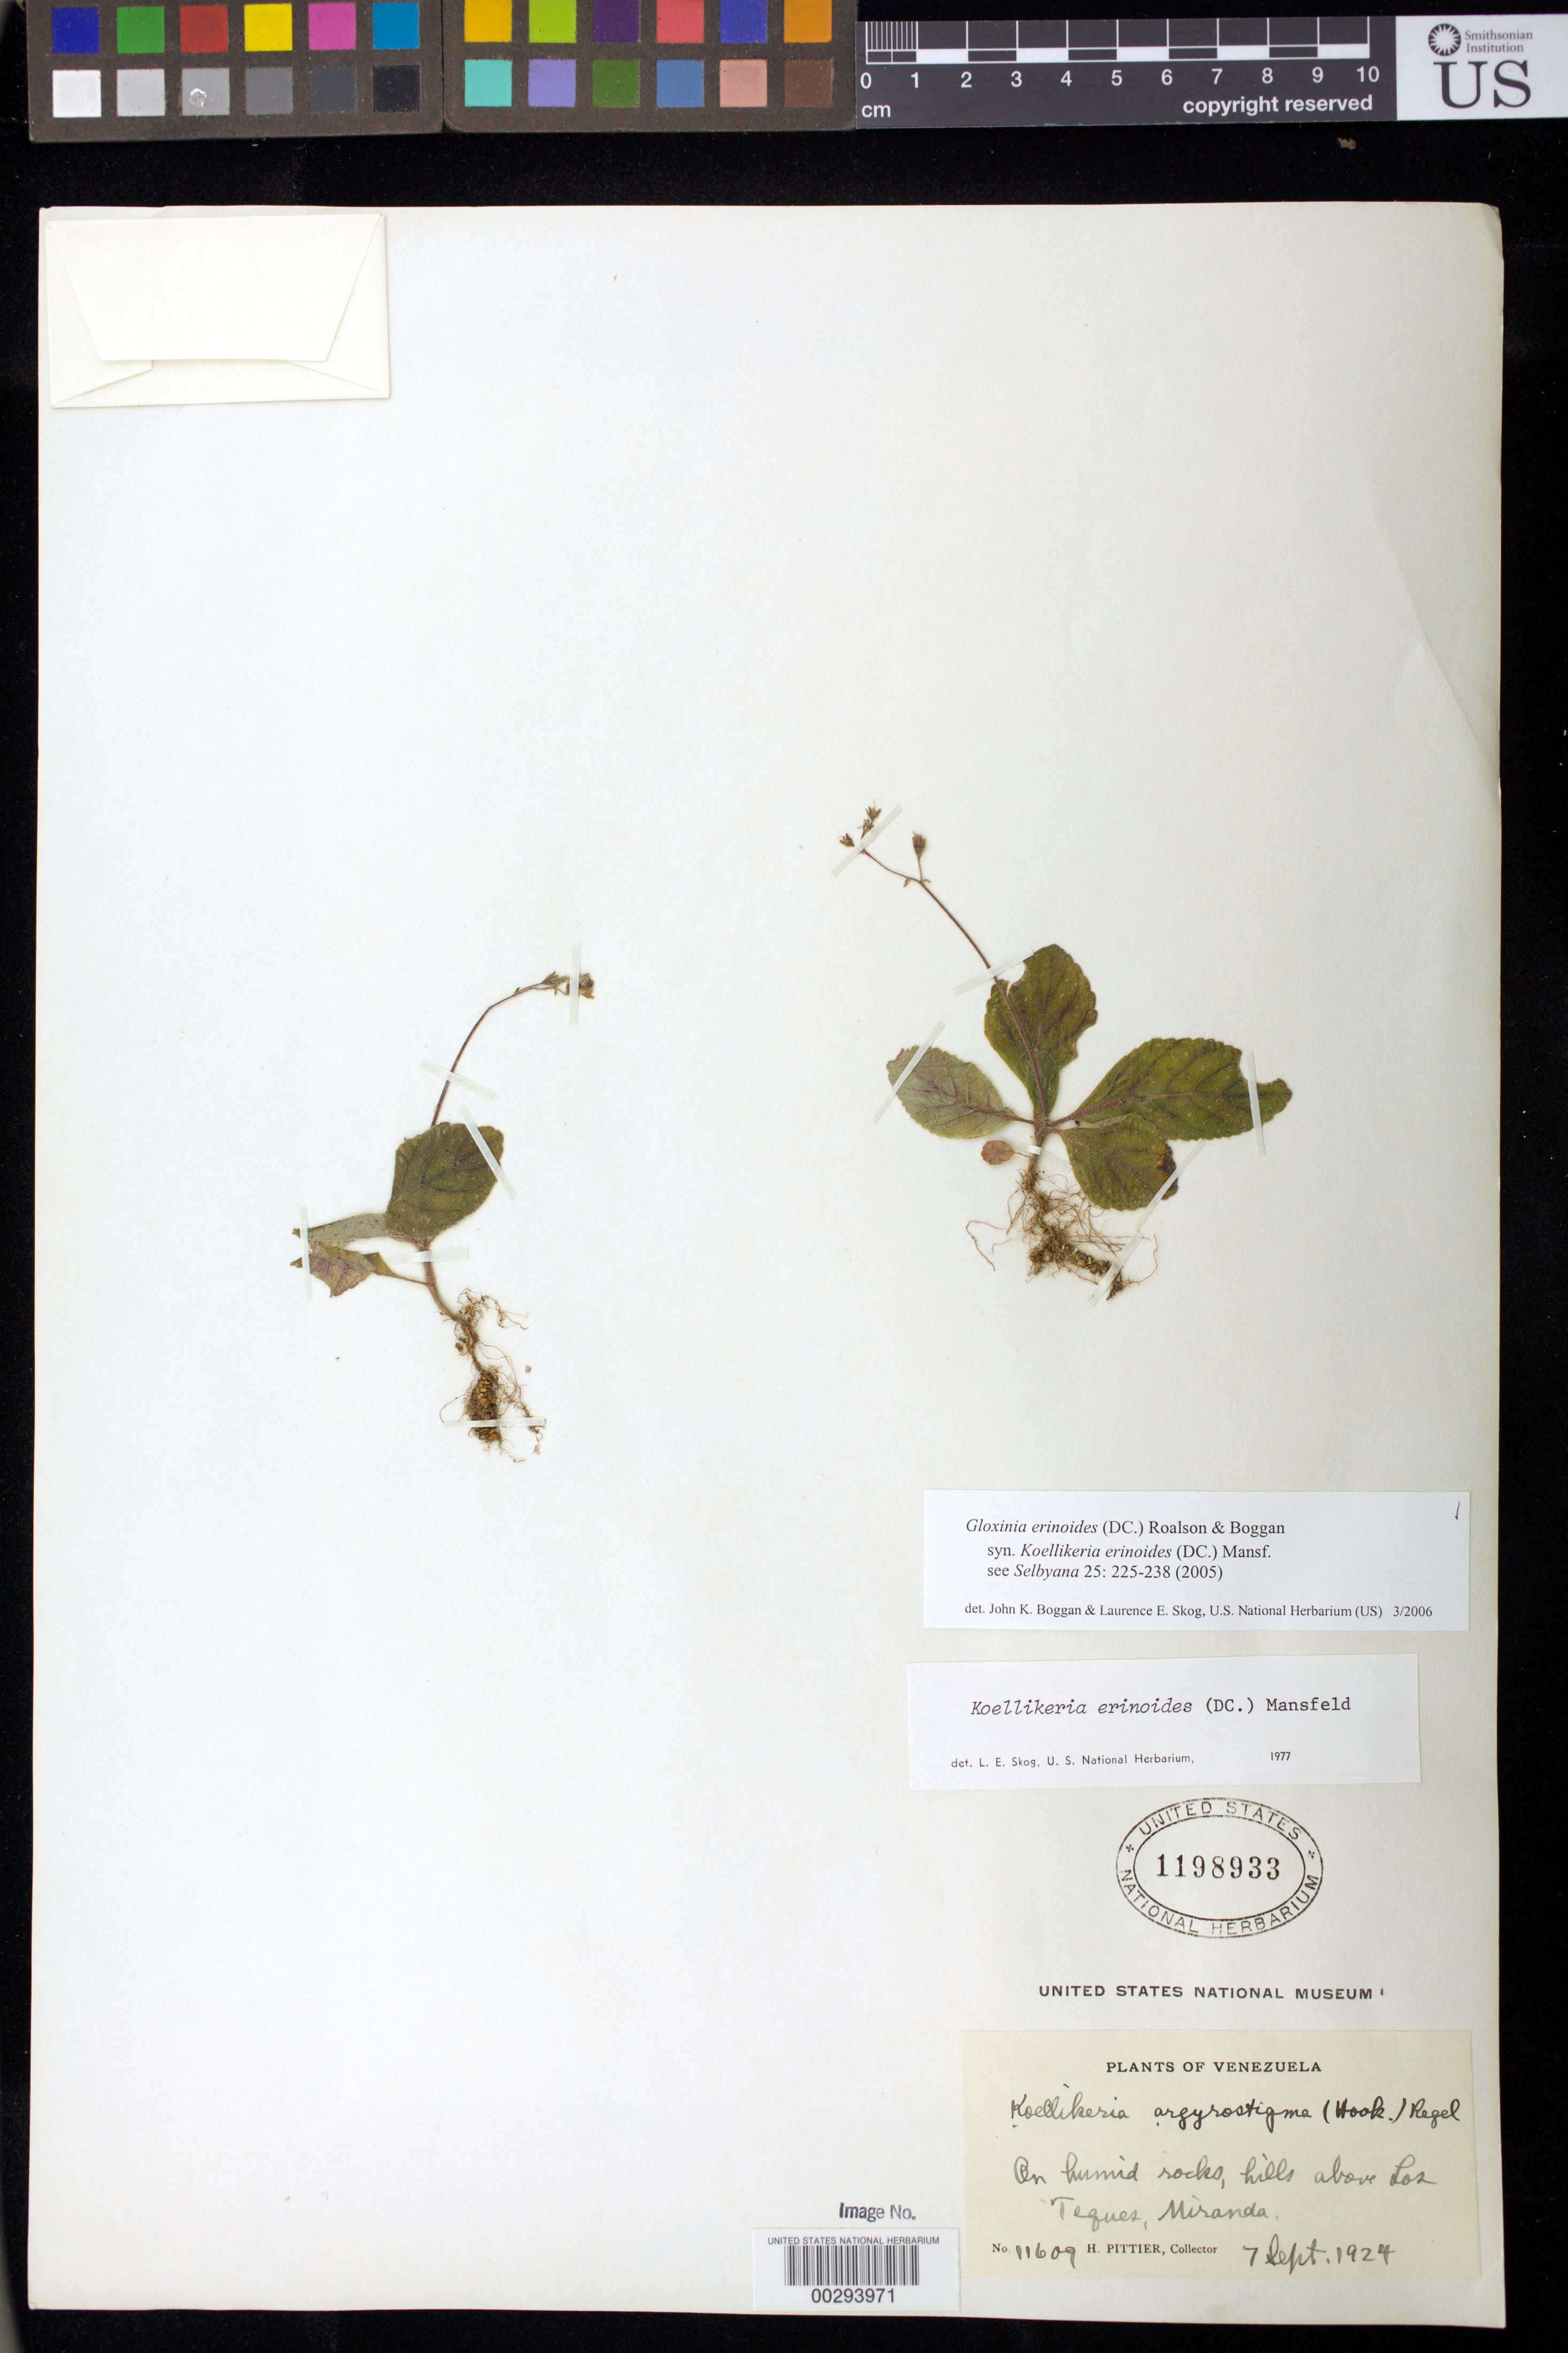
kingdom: Plantae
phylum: Tracheophyta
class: Magnoliopsida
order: Lamiales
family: Gesneriaceae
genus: Gloxinia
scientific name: Gloxinia erinoides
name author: (DC.) Roalson & Boggan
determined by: Boggan, J. K.; Skog, L. E.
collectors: H. F. Pittier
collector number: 11609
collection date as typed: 07 Sep 1924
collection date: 1924-09-07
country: Venezuela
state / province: Miranda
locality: Hills above Las Teques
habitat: On humid rocks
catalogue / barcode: US 1198933